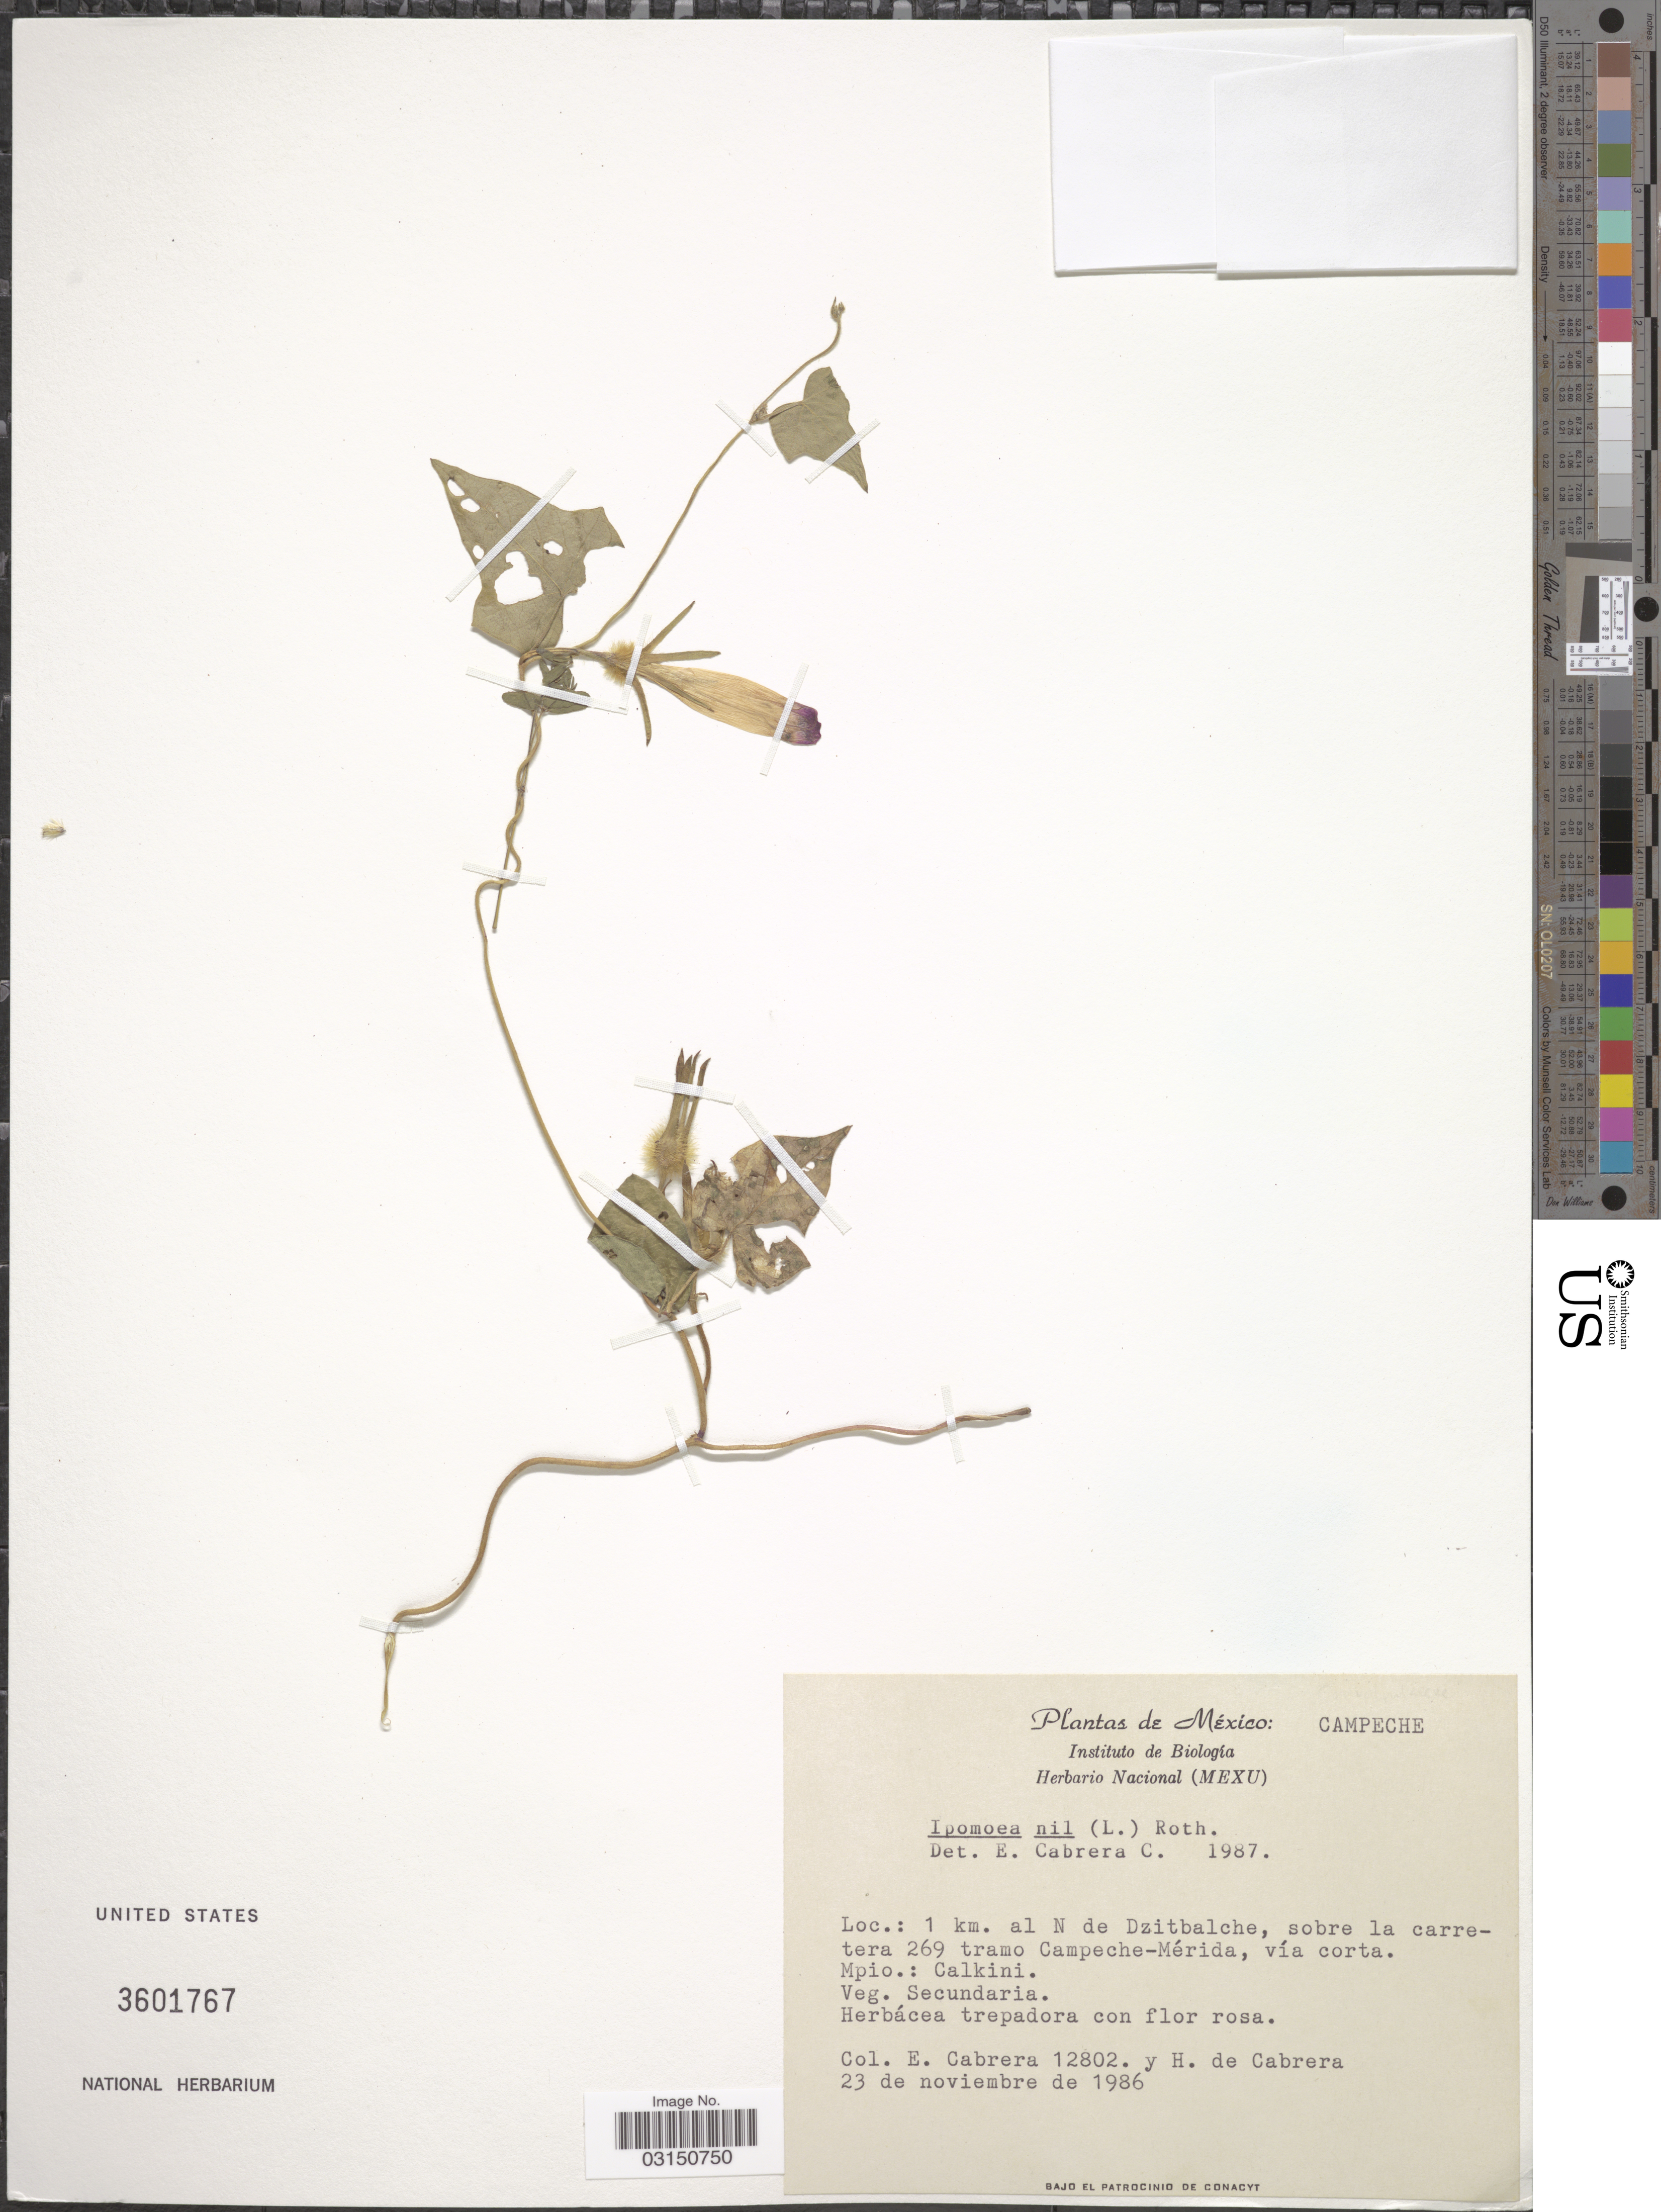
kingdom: Plantae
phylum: Tracheophyta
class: Magnoliopsida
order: Solanales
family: Convolvulaceae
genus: Ipomoea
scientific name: Ipomoea nil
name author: (L.) Roth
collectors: E. Cabrera & H. de Cabrera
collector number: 12802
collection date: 1986-11-23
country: Mexico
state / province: Campeche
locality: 1 km. al N de Dzitbalche, sobre la carretera 269 tramo Campeche-Mérida, vía corta. Mpio.: Calkini.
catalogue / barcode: US 3601767